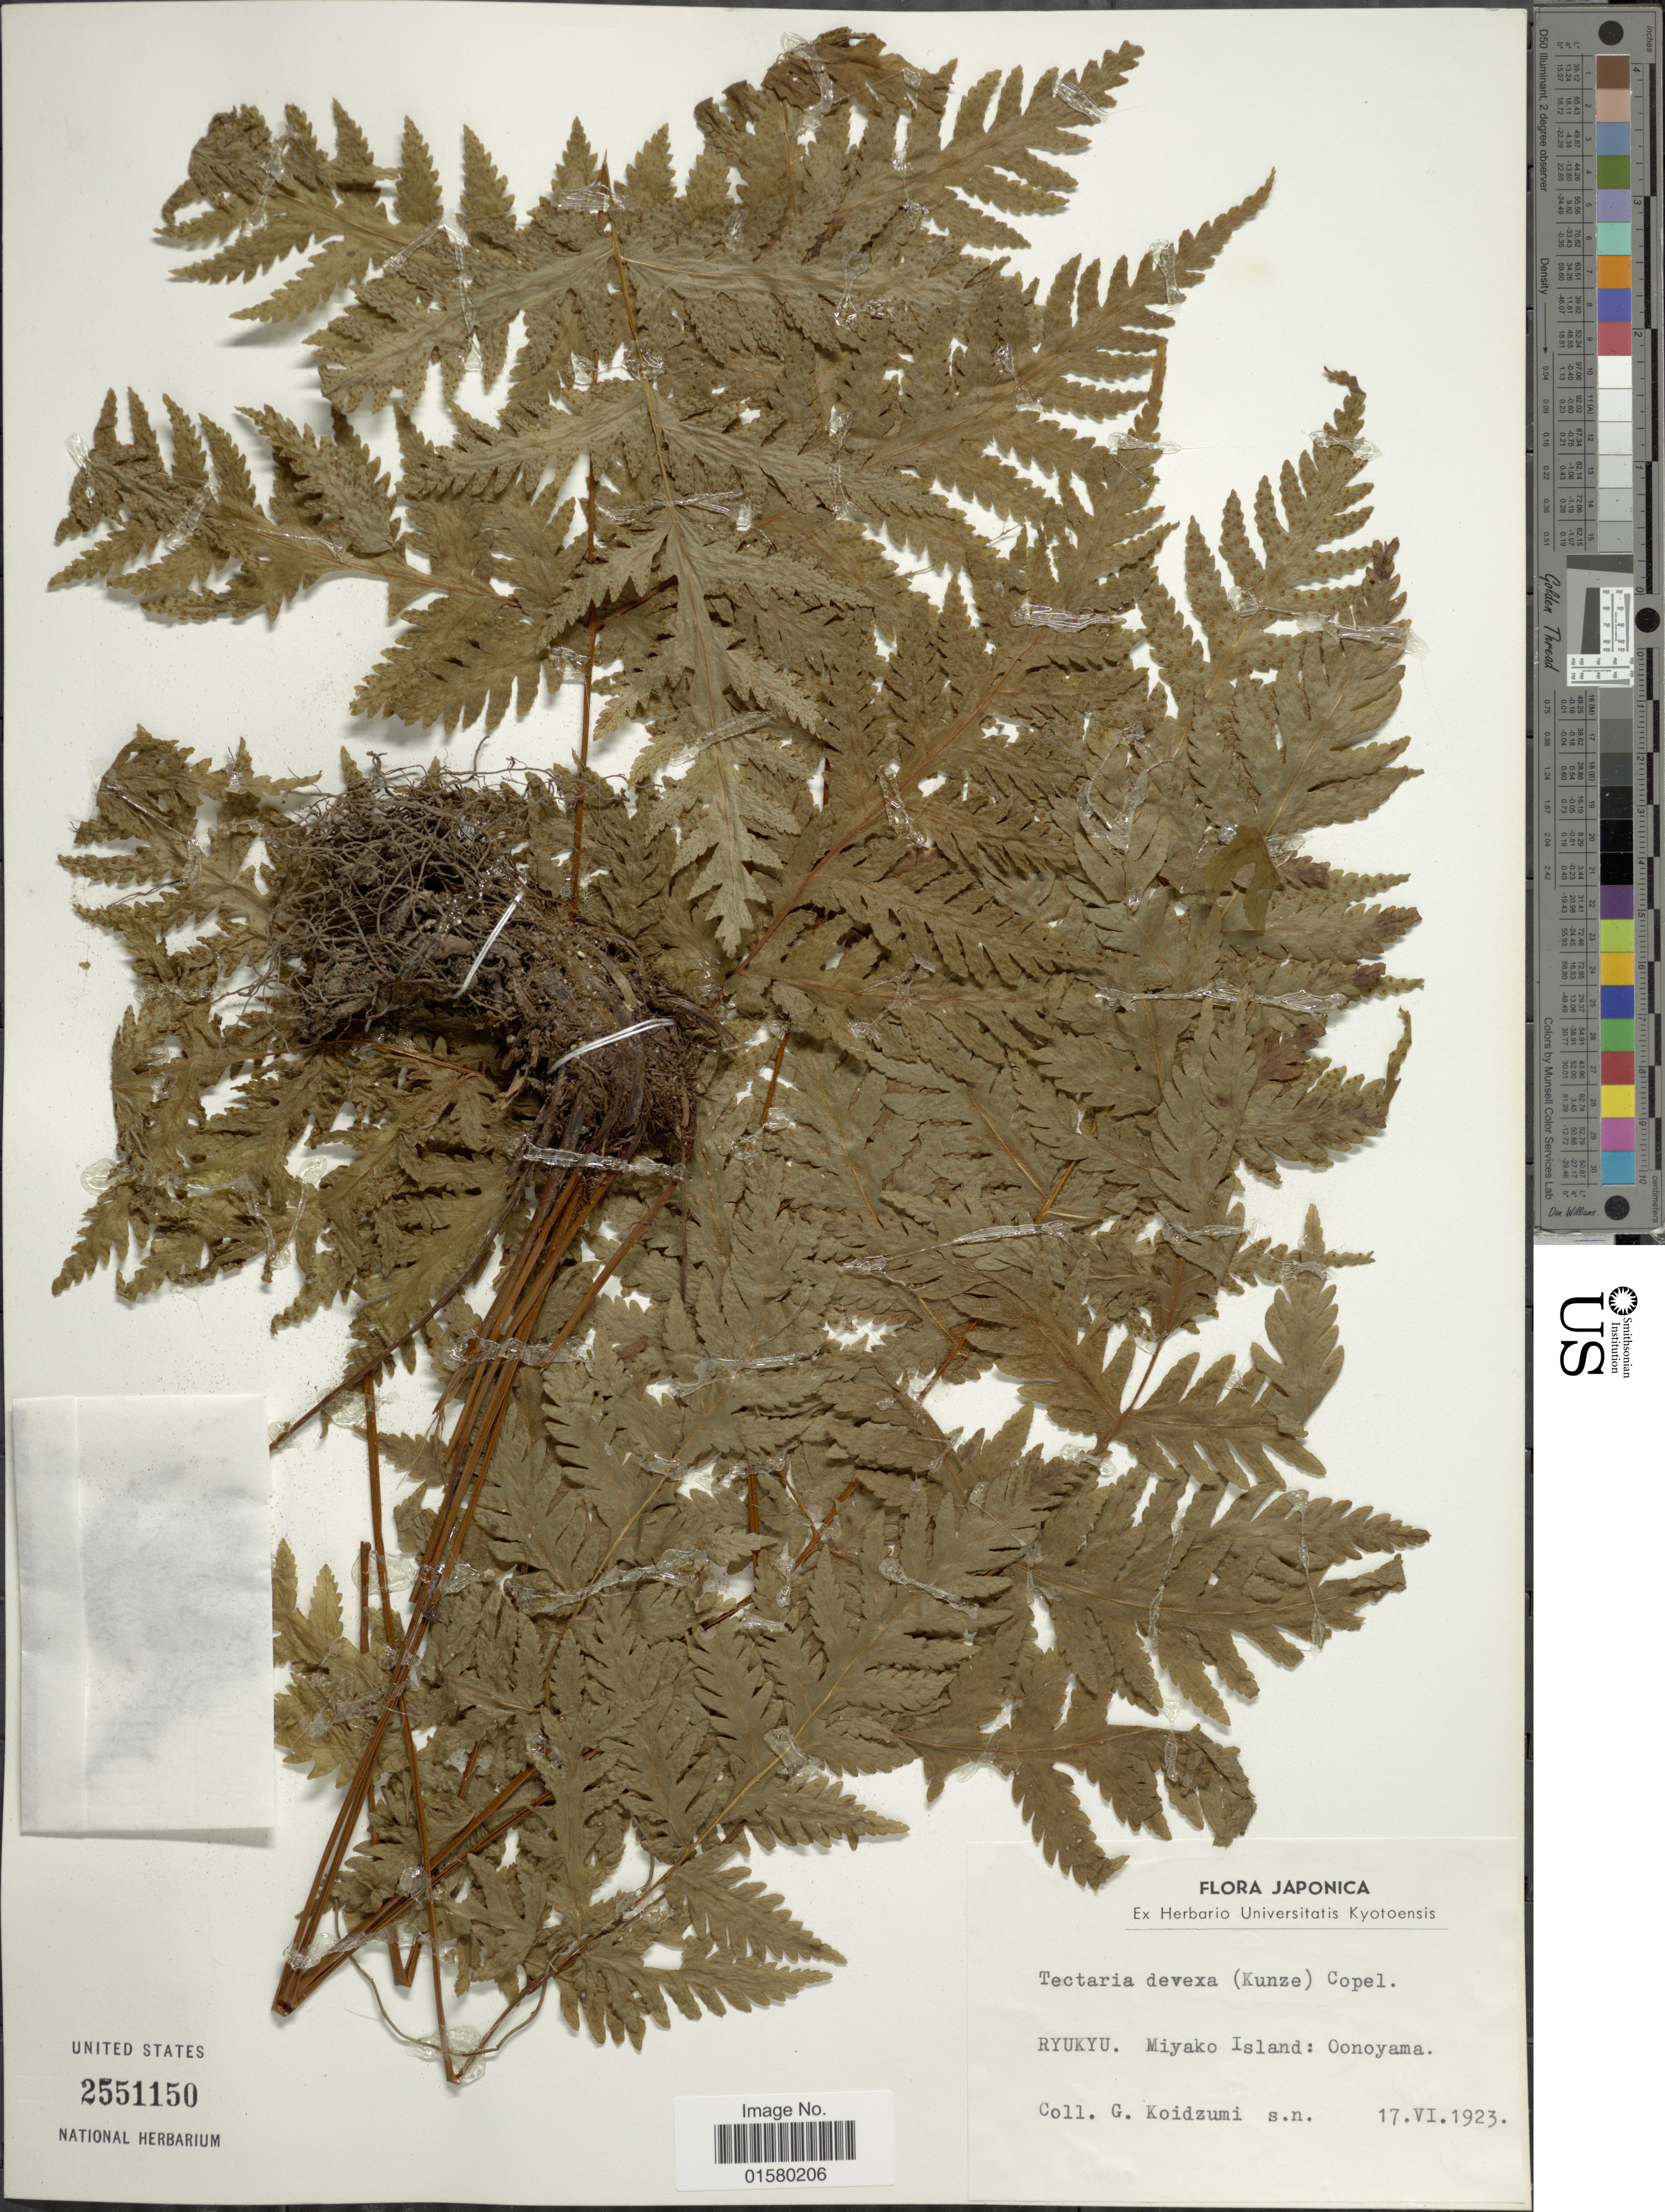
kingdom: Plantae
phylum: Tracheophyta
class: Polypodiopsida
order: Polypodiales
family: Tectariaceae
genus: Tectaria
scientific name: Tectaria devexa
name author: (Kunze) Copel.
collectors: G. Koidzumi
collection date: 1923-06-17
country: Japan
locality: Japonica, Ryukyu. Miyako Island: Oonoyama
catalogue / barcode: US 2551150